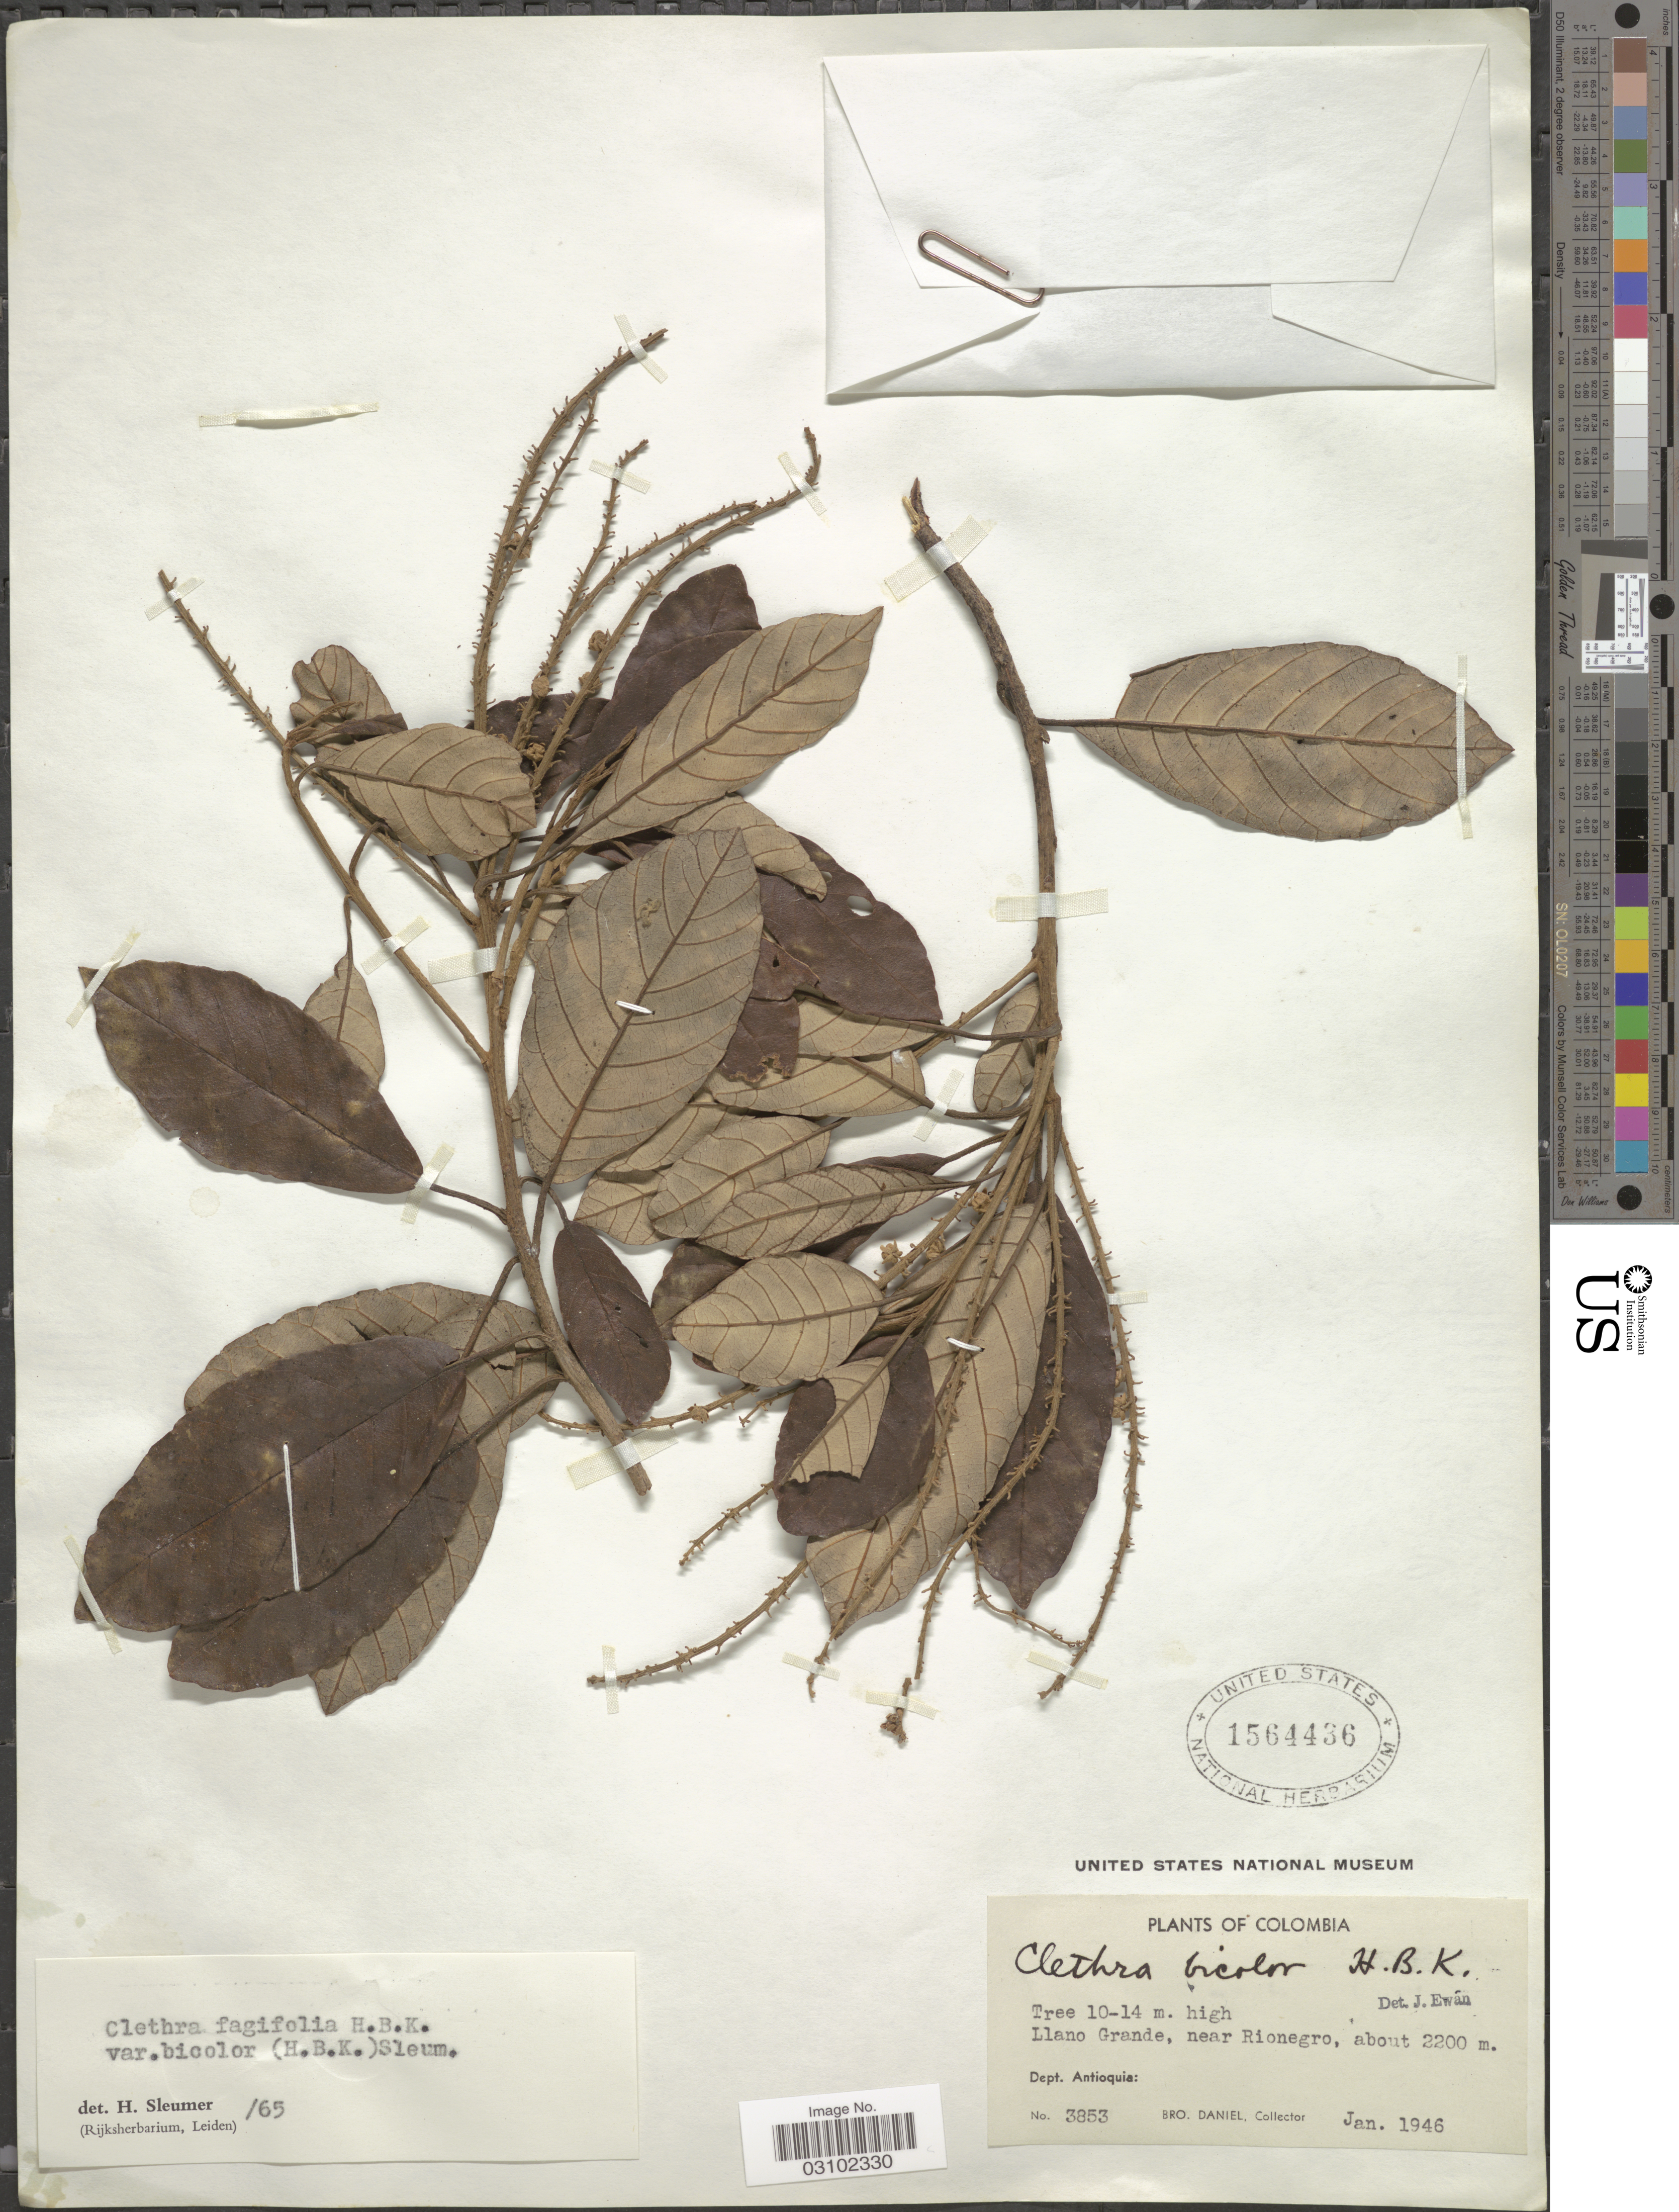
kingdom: Plantae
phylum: Tracheophyta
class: Magnoliopsida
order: Ericales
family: Clethraceae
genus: Clethra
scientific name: Clethra fagifolia var. bicolor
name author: Kunth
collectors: Bro. Daniel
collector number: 3853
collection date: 1946-01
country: Colombia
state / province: Antioquia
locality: Llano Grande, near Rionegro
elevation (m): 2200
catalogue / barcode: US 1564436